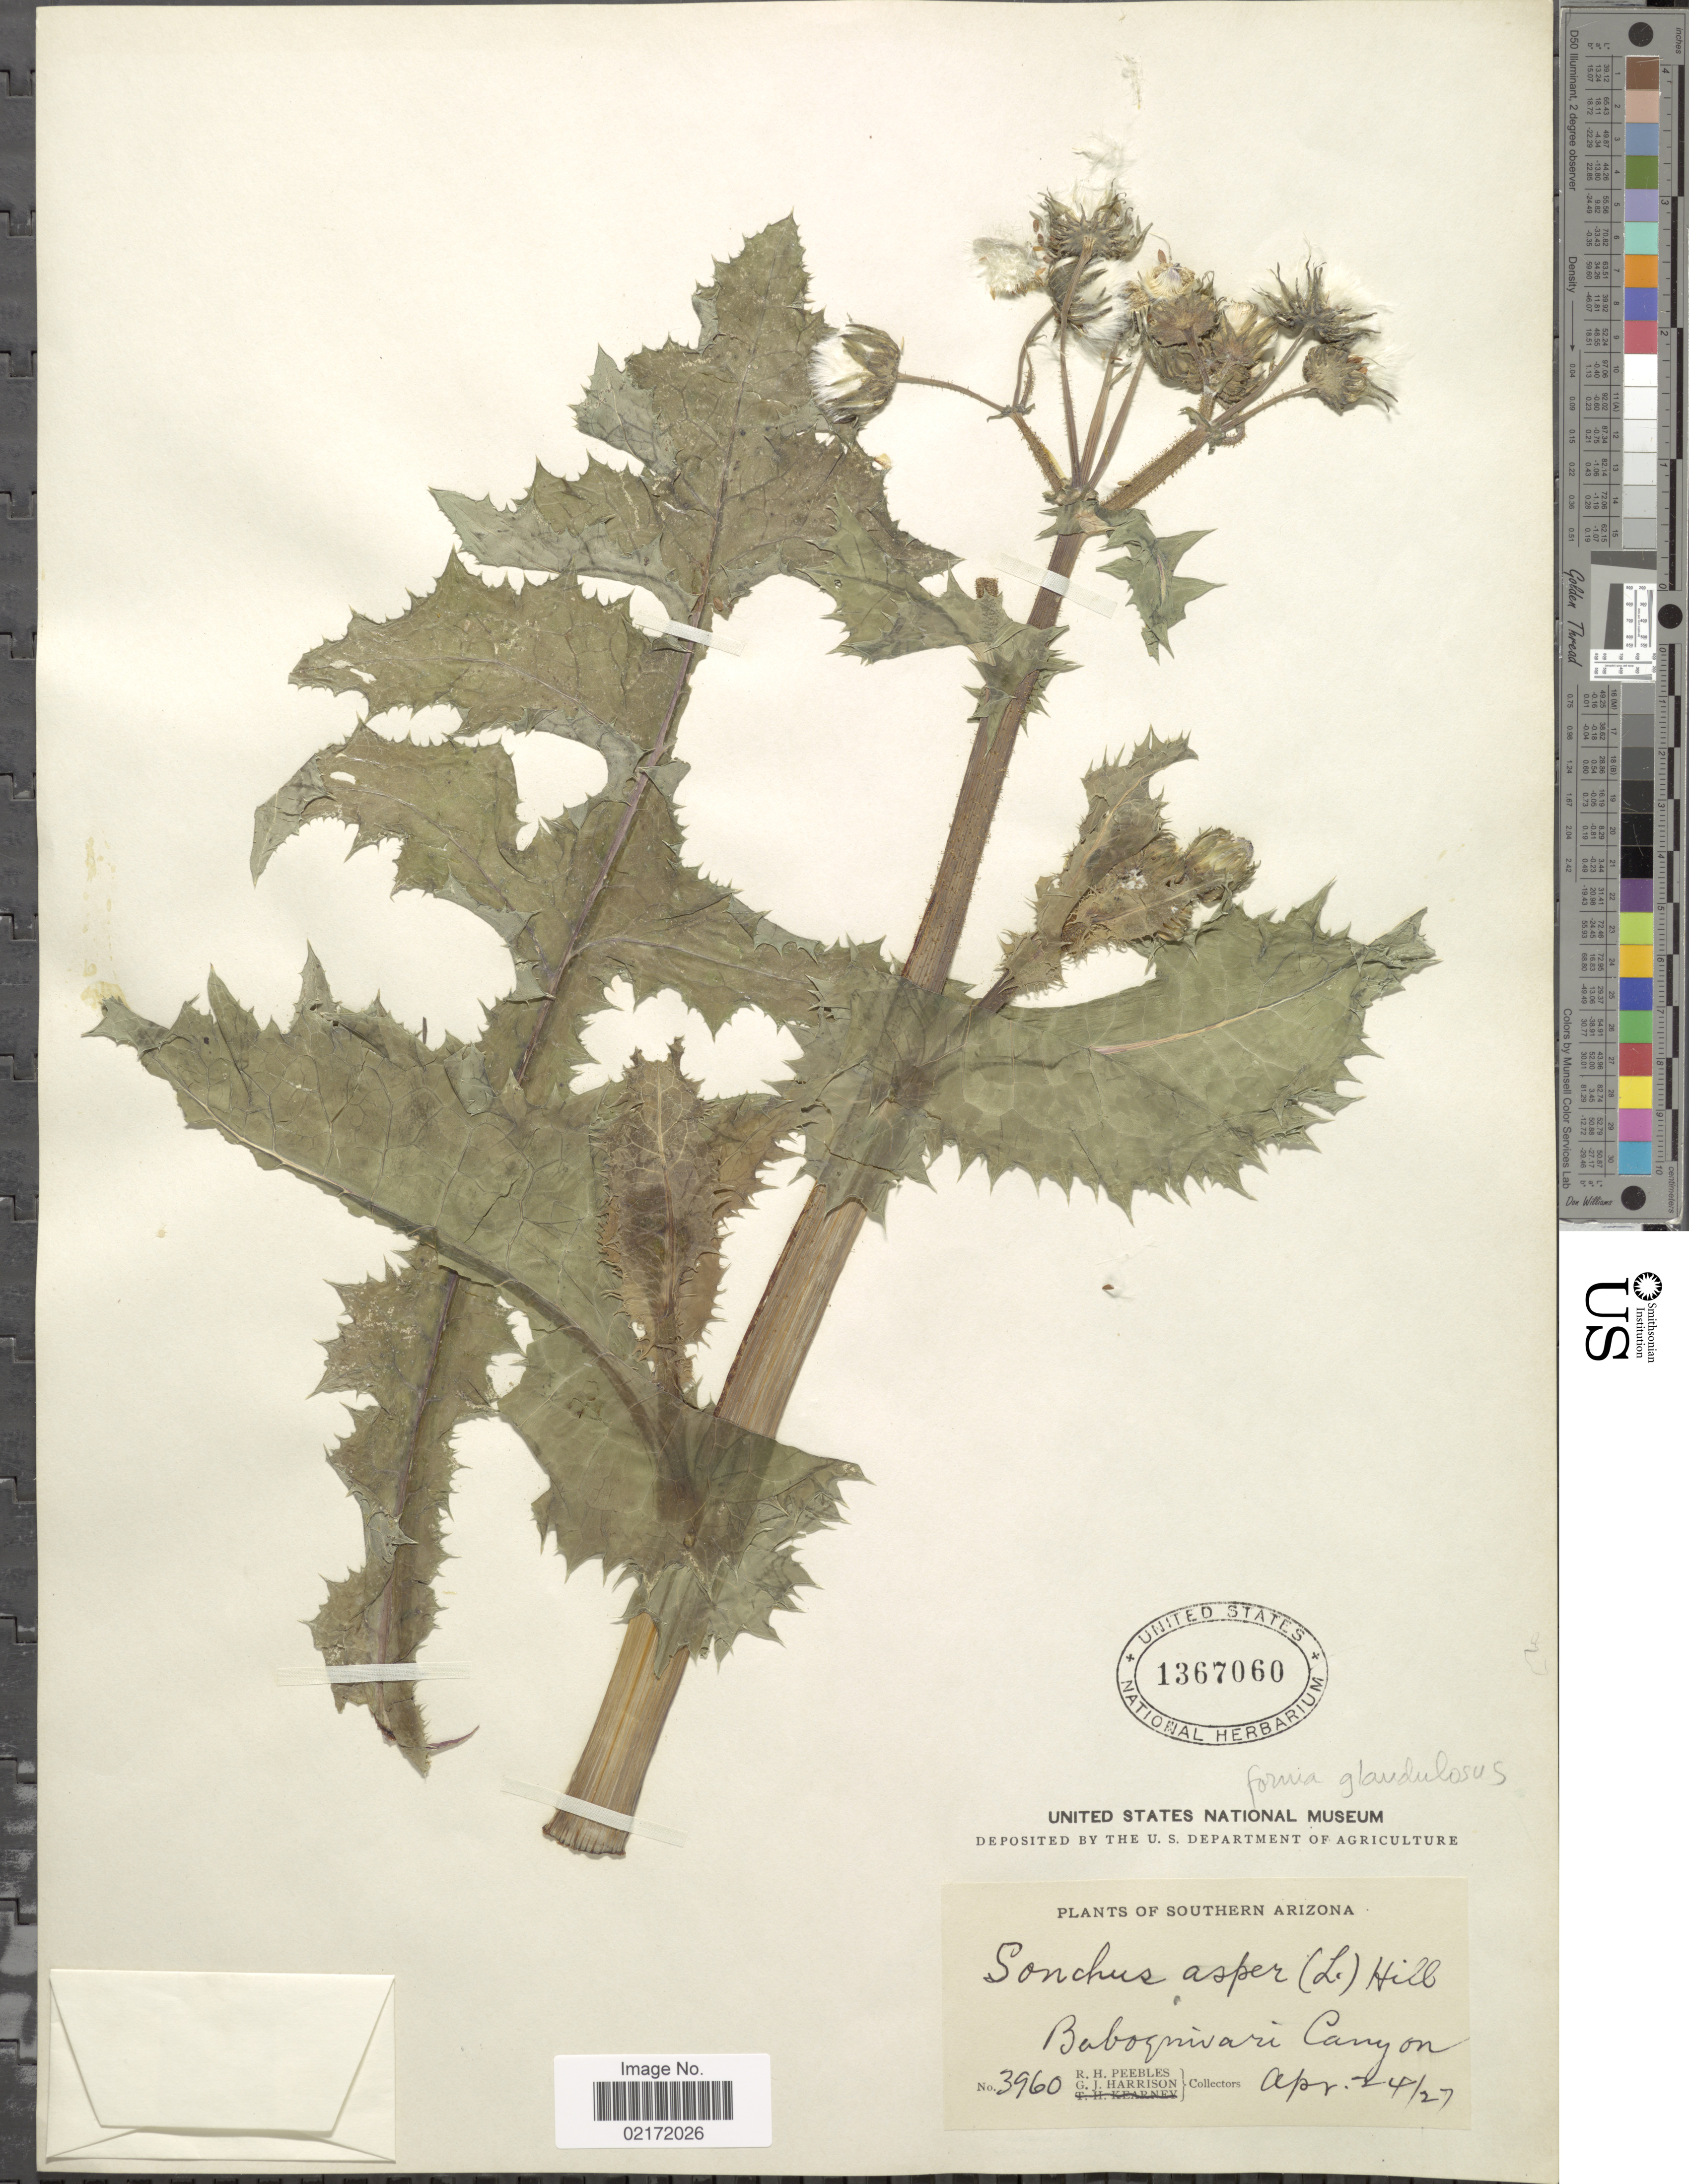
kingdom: Plantae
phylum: Tracheophyta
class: Magnoliopsida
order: Asterales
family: Asteraceae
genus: Sonchus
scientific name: Sonchus asper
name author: (L.) Hill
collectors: R. H. Peebles & G. J. Harrison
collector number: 3960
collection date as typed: Transcribed d/m/y: 24/4/27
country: United States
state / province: Arizona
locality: Southern Arizona. Baboquivari Canyon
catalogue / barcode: US 1367060